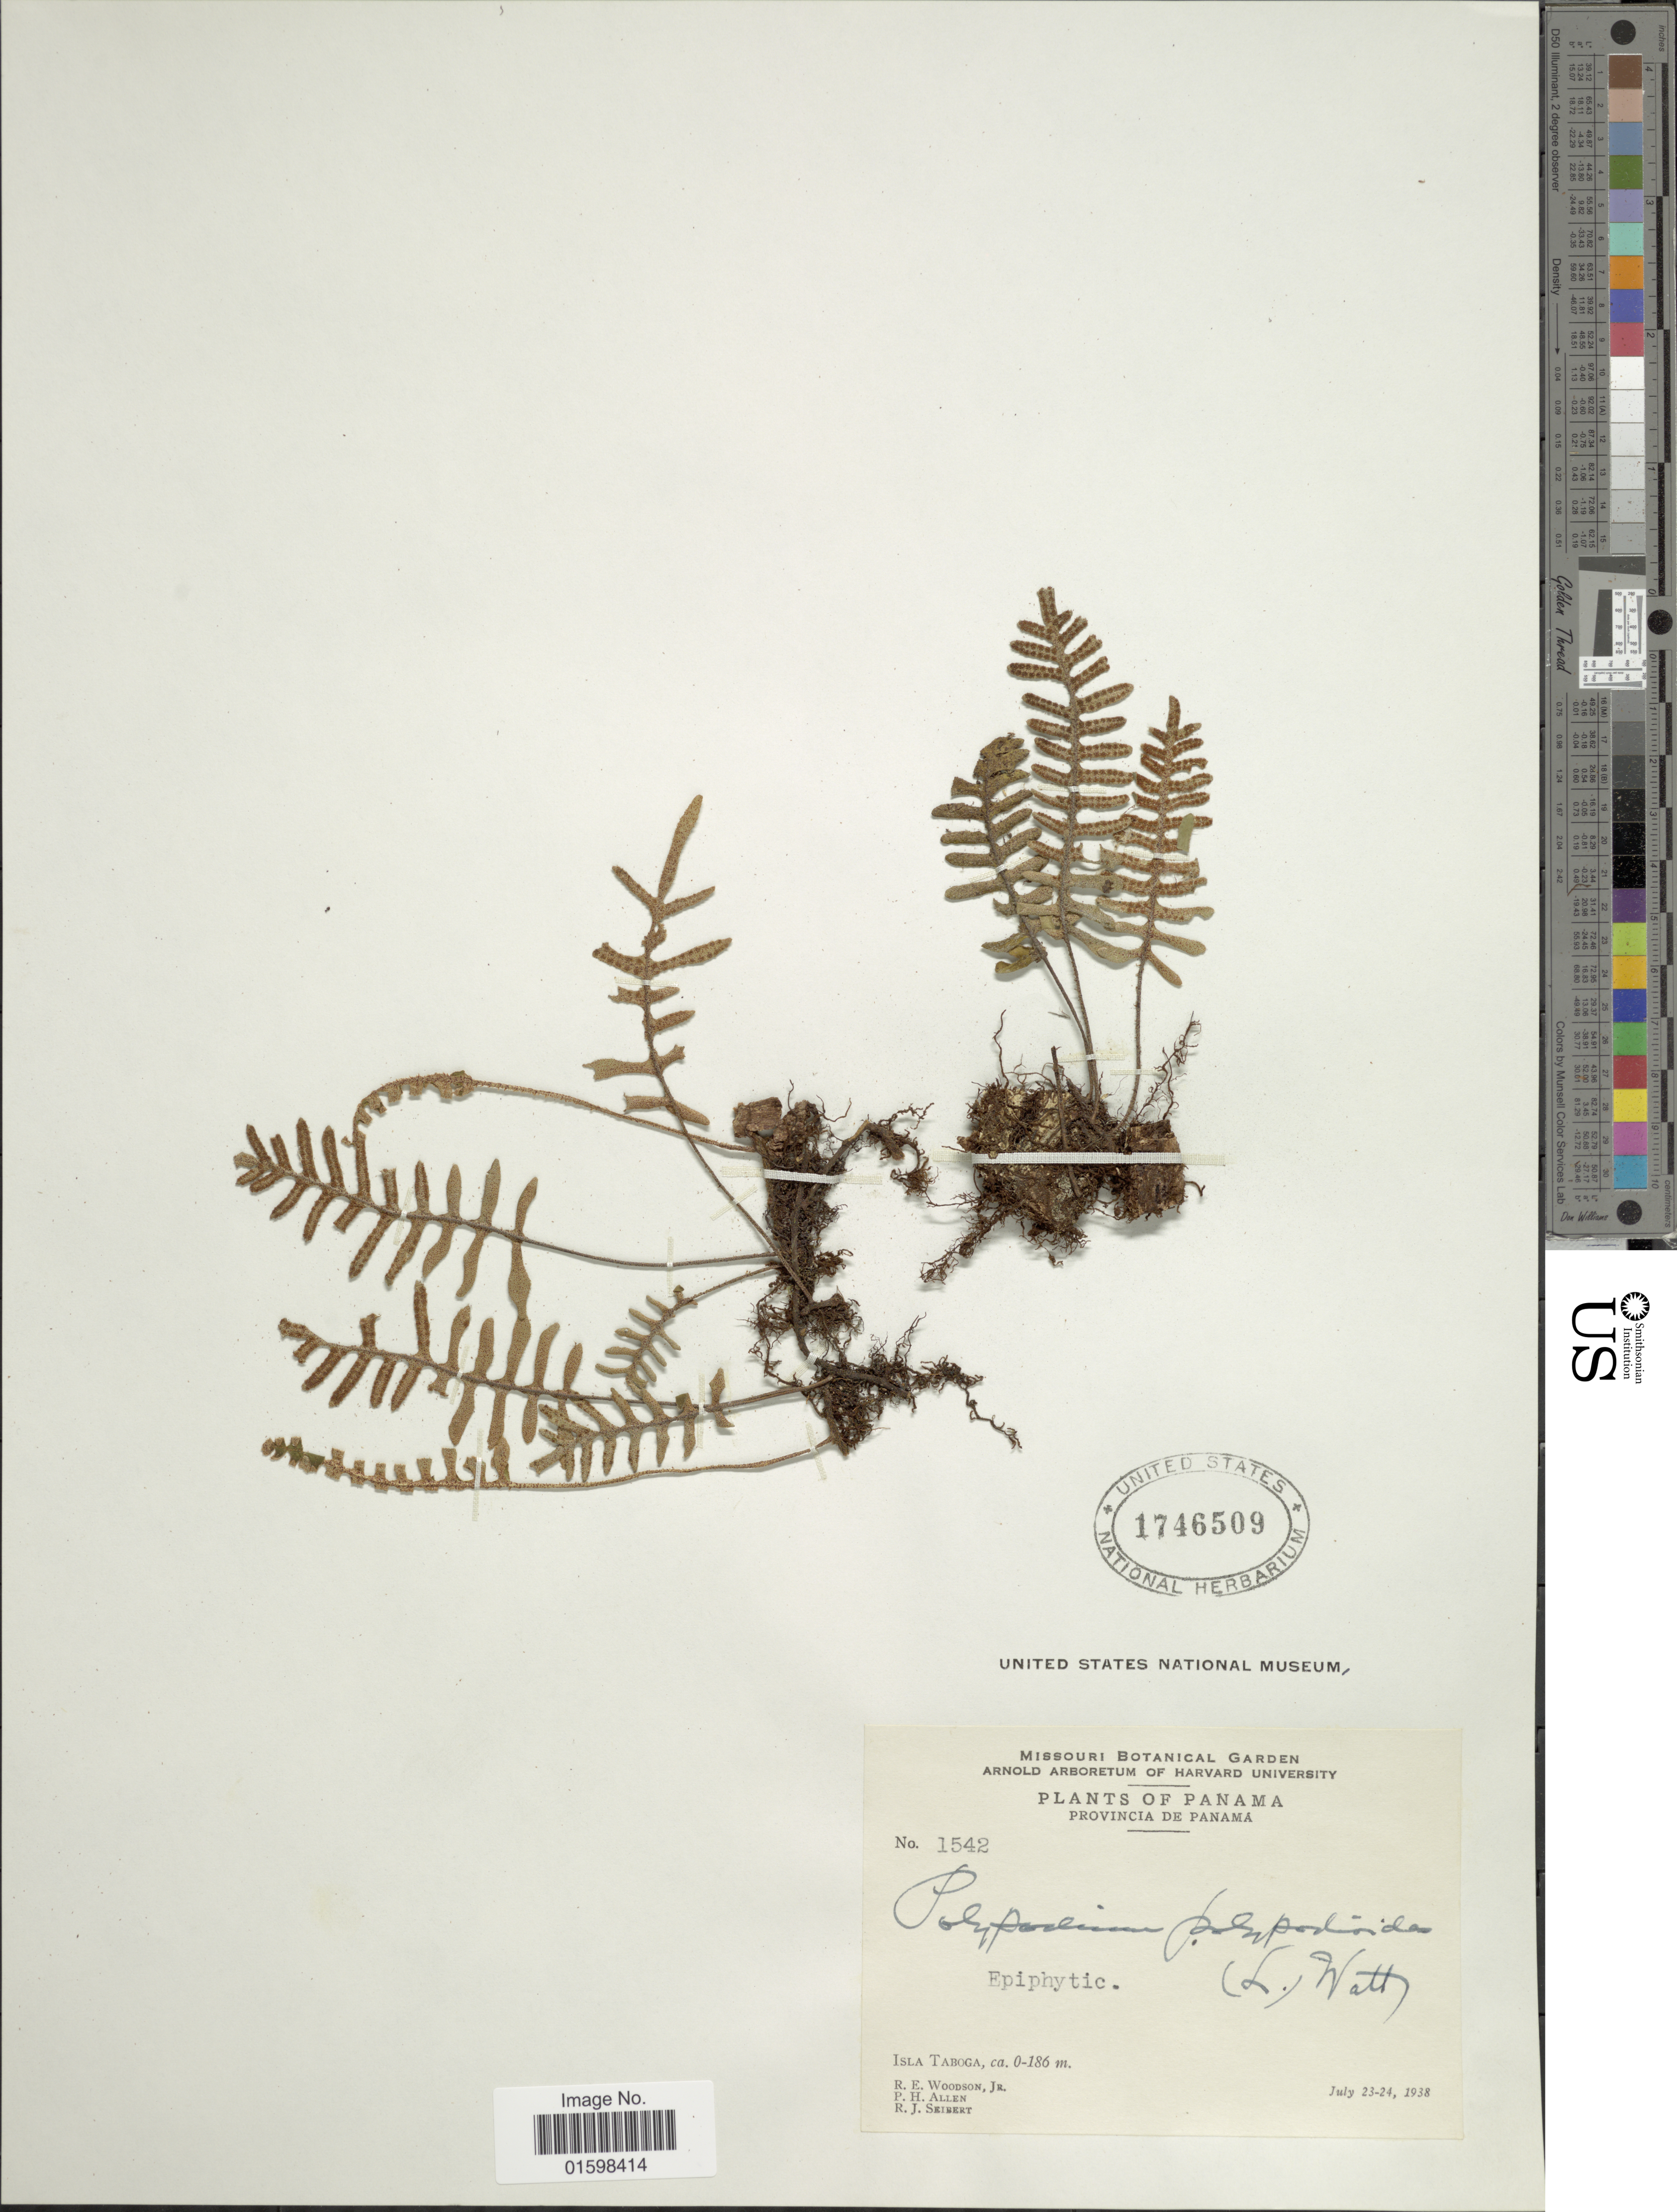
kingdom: Plantae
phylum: Tracheophyta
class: Polypodiopsida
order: Polypodiales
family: Polypodiaceae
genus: Pleopeltis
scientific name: Pleopeltis polypodioides var. michauxiana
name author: (Weath.) E.G. Andrews & Windham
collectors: R. E. Woodson, P. H. Allen & R. J. Seibert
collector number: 1542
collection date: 1938-07-23/1938-07-24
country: Panama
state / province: Panamá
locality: Provincia of Panama. Isla Taboga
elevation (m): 0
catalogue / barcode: US 1746509